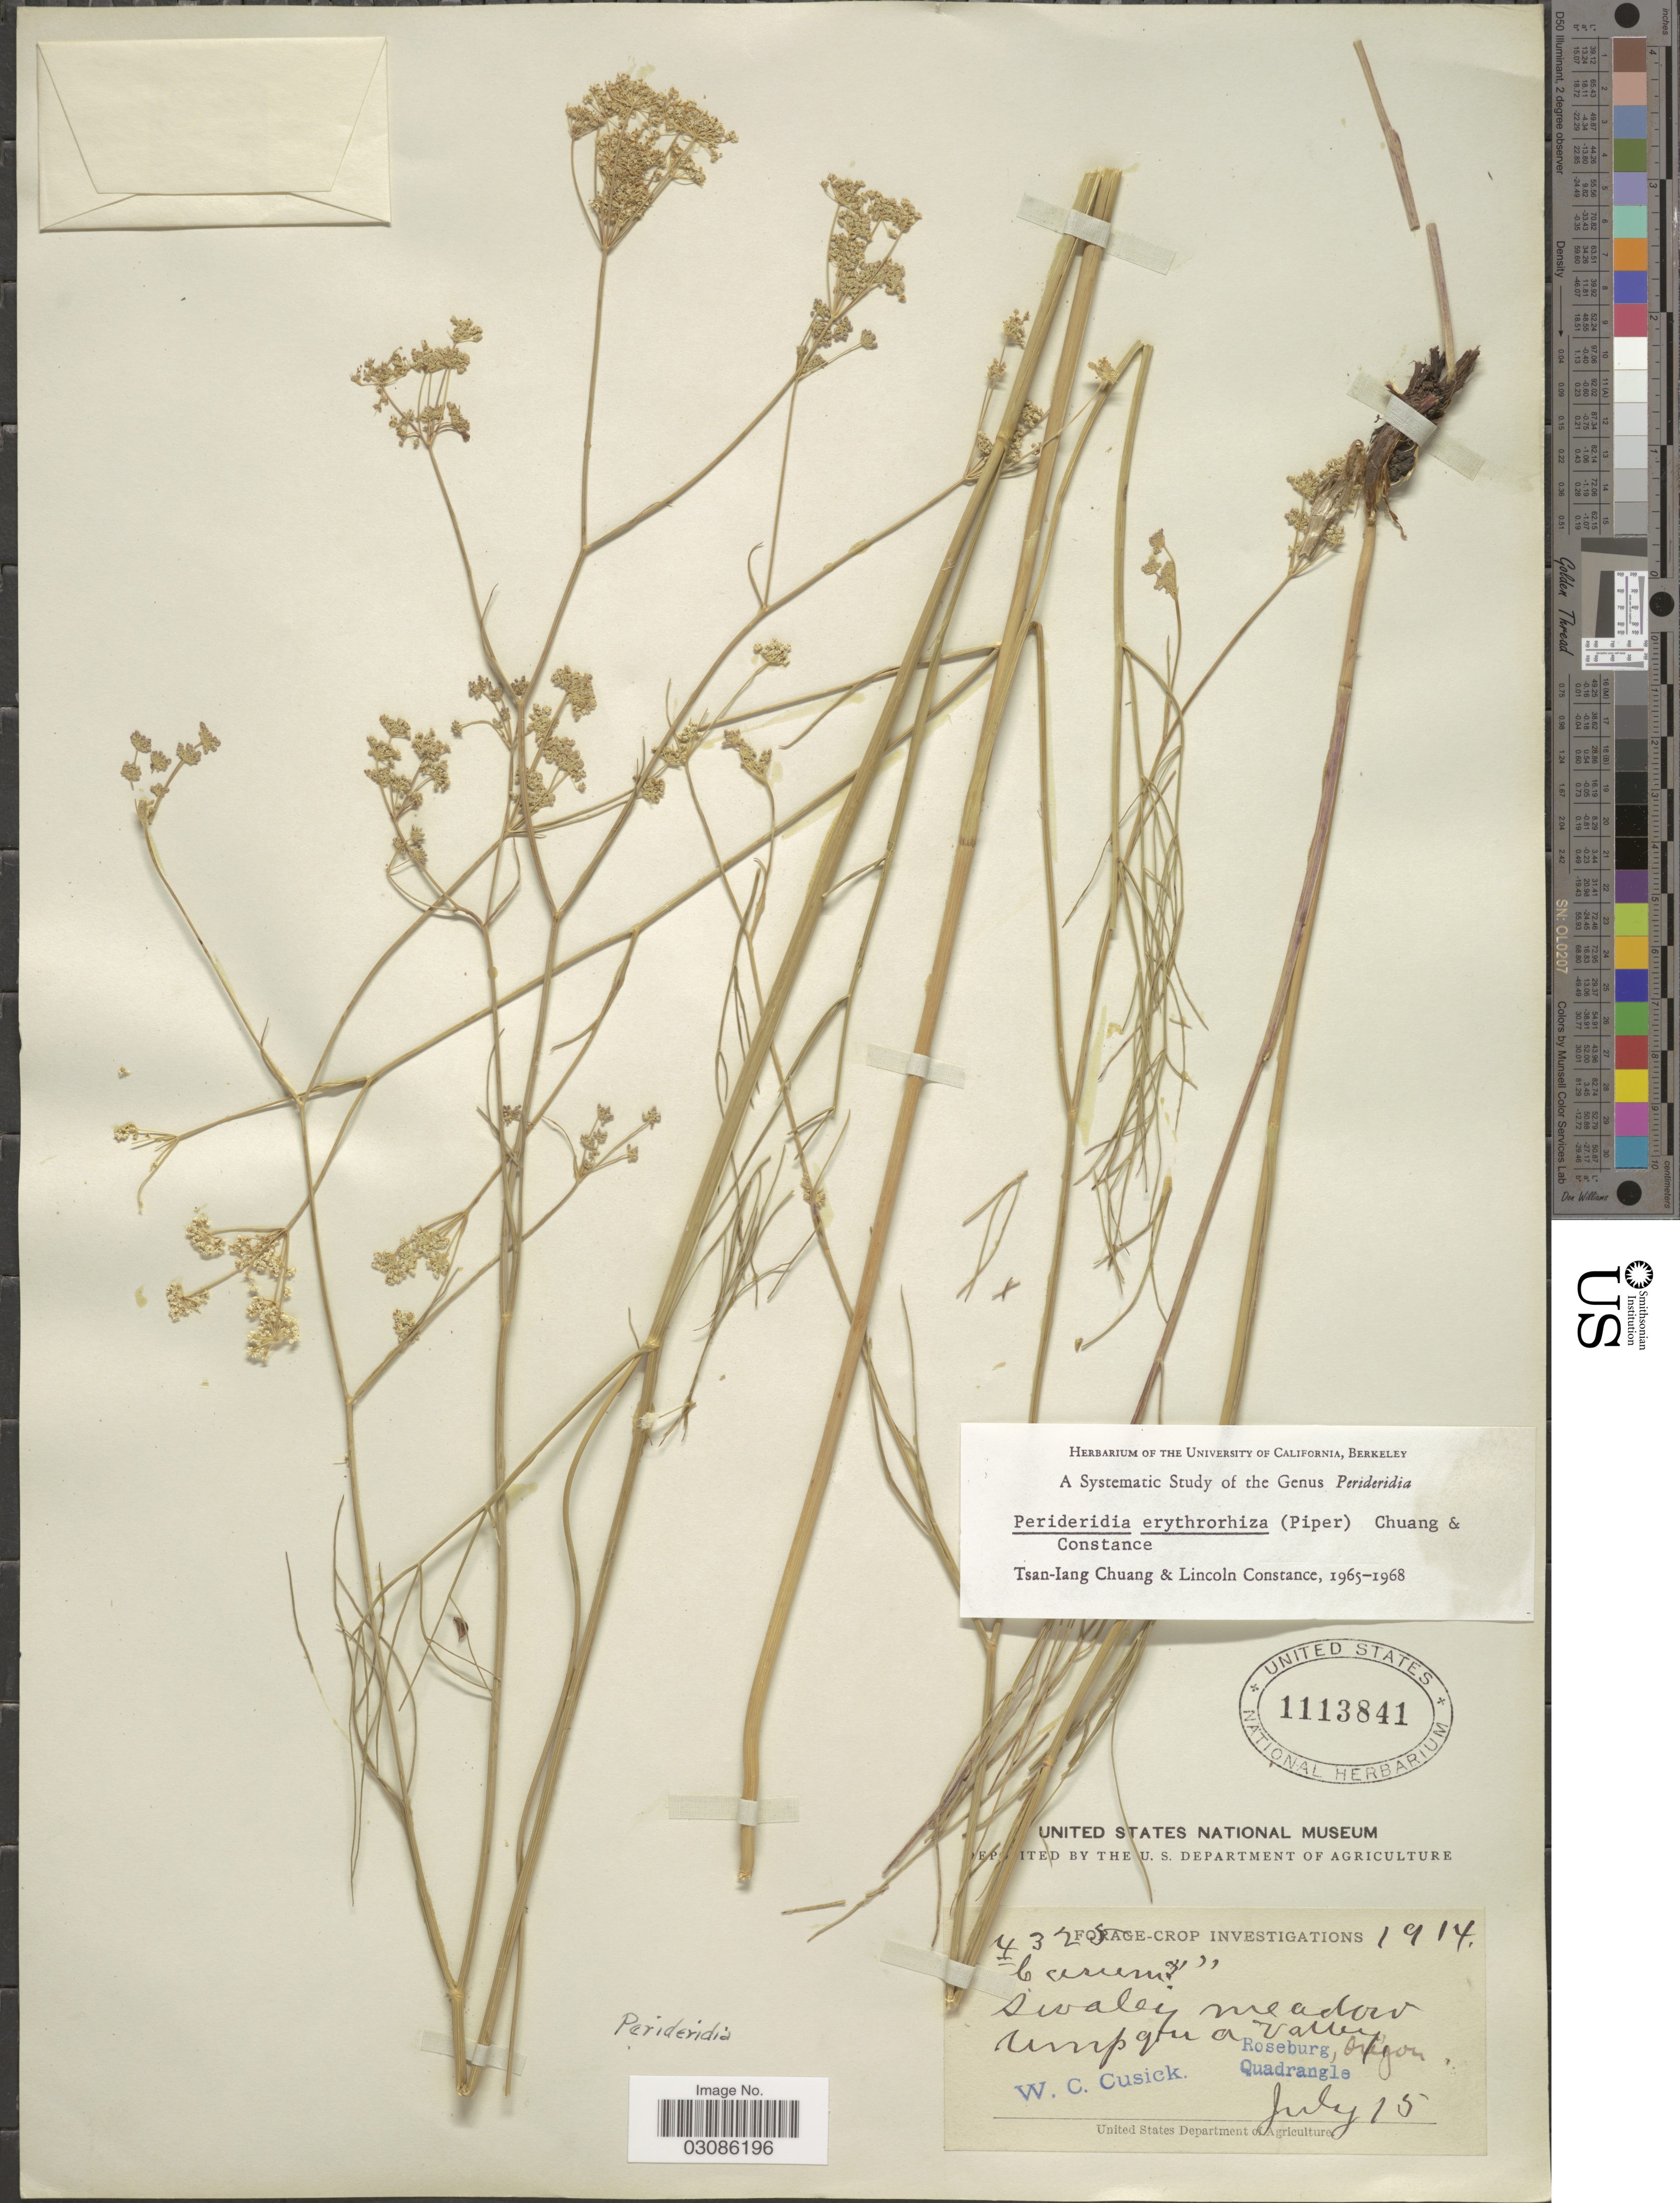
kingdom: Plantae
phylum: Tracheophyta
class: Magnoliopsida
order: Apiales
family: Apiaceae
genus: Perideridia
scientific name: Perideridia erythrorhiza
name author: (Piper) T.I. Chuang & Constance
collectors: W. C. Cusick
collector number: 432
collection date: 1914-07-15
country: United States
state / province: Oregon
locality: Swaley meadow, Umpqua Valley. Roseburg, Quadrangle.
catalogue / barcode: US 1113841